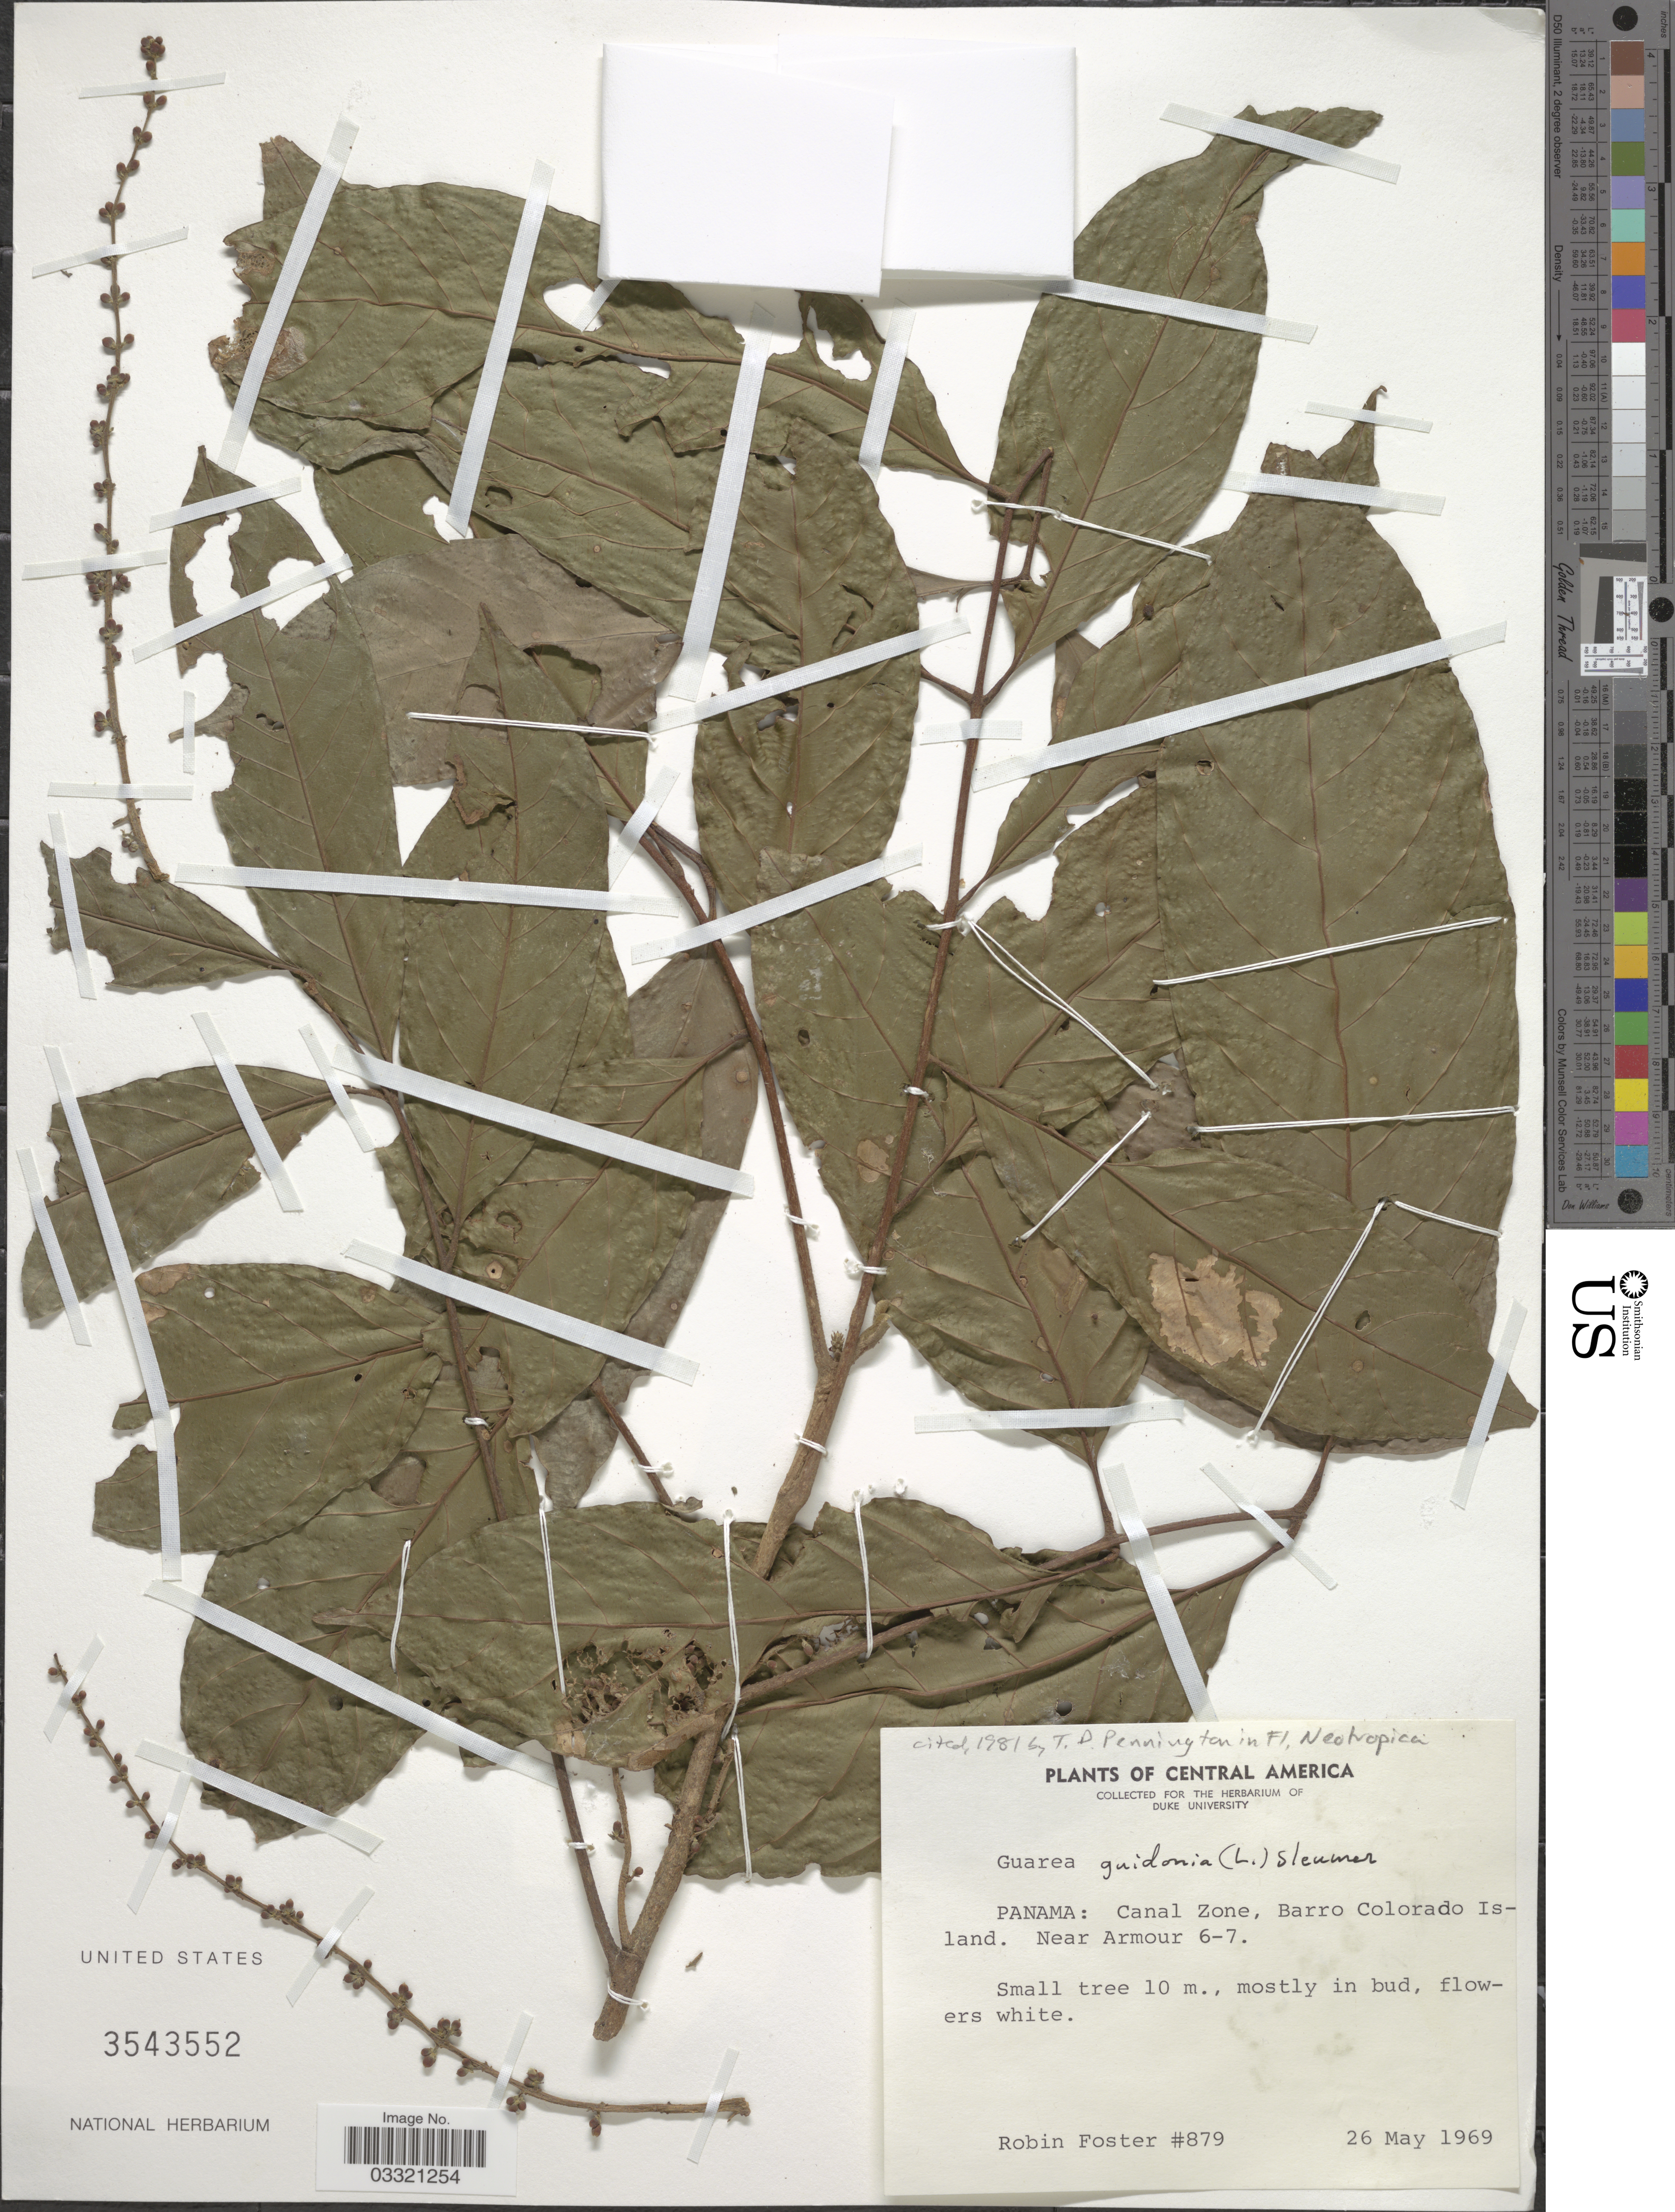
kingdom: Plantae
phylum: Tracheophyta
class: Magnoliopsida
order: Sapindales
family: Meliaceae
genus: Guarea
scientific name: Guarea guidonia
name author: (L.) Sleumer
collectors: R. B. Foster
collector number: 879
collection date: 1969-05-26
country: Panama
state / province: Panamá Oeste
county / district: Canal Zone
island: Barro Colorado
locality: Canal Zone, Barro Colorado Island. Near Armour 6-7.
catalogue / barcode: US 3543552